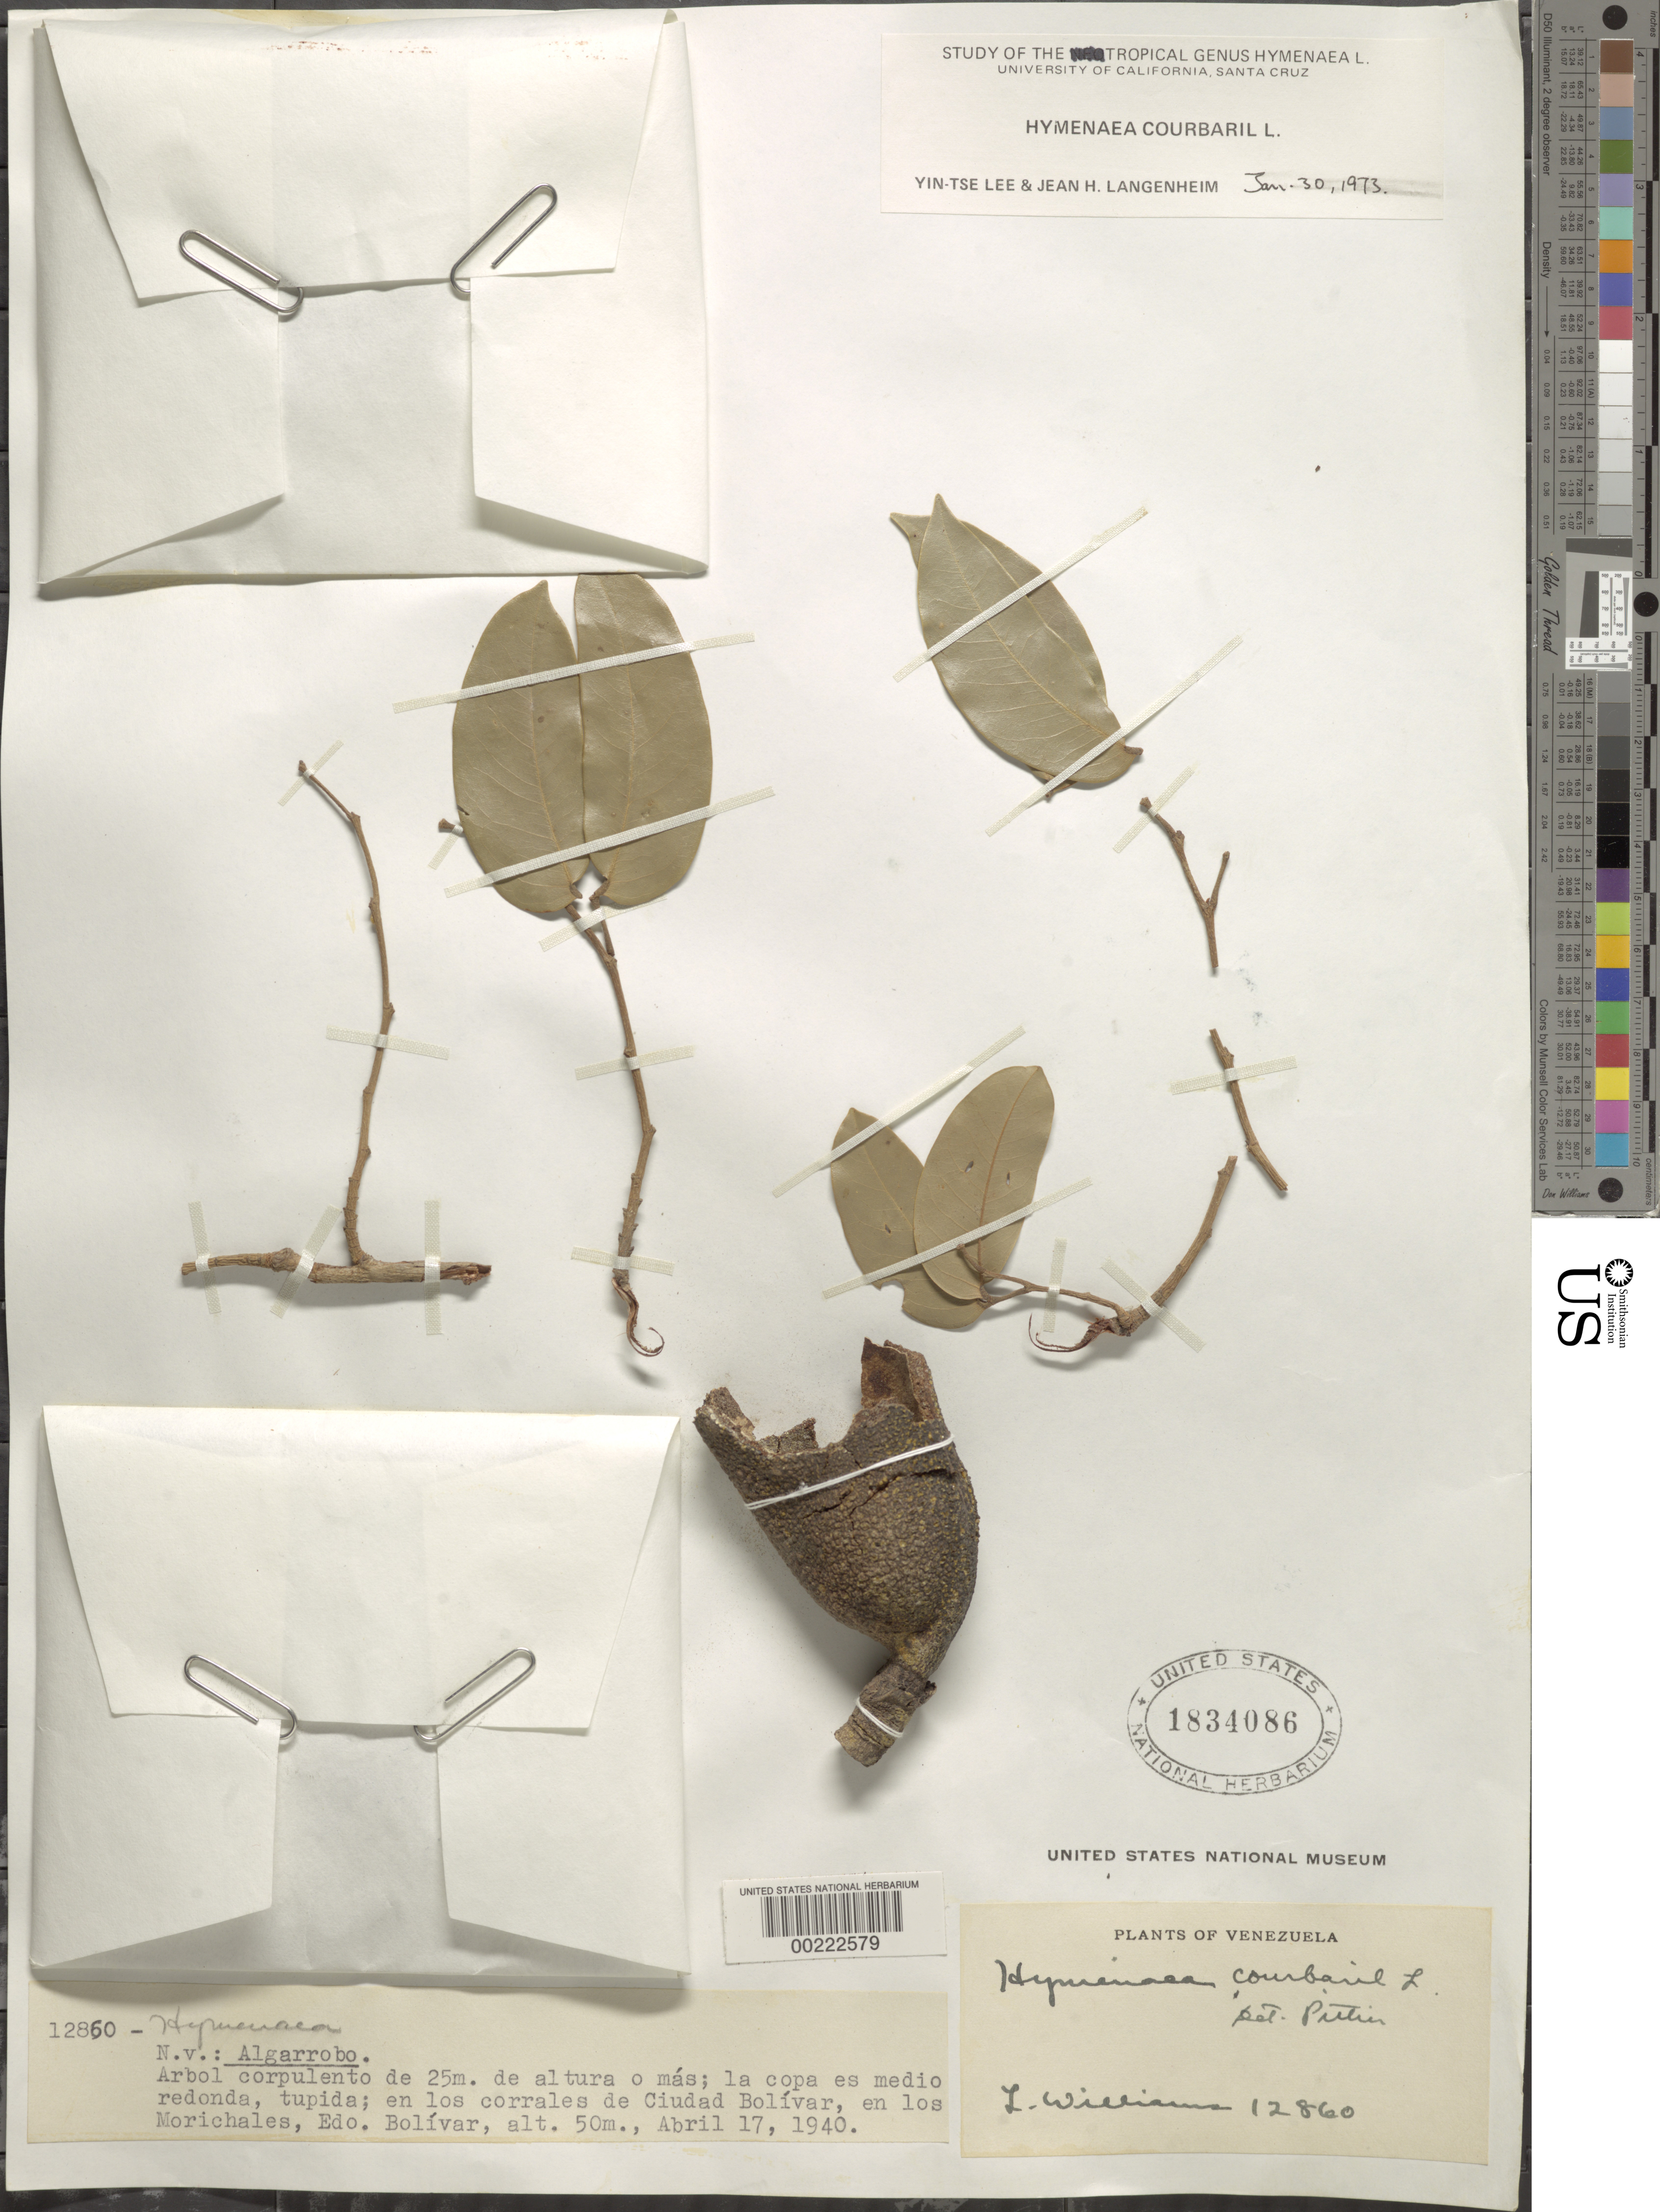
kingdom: Plantae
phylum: Tracheophyta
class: Magnoliopsida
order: Fabales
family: Fabaceae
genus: Hymenaea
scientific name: Hymenaea courbaril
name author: L.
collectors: Ll. Williams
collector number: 12860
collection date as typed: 17 Apr 1940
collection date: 1940-04-17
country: Venezuela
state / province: Bolivar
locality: Ciudad bolivar in the morichales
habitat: Yards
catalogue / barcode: US 1834086